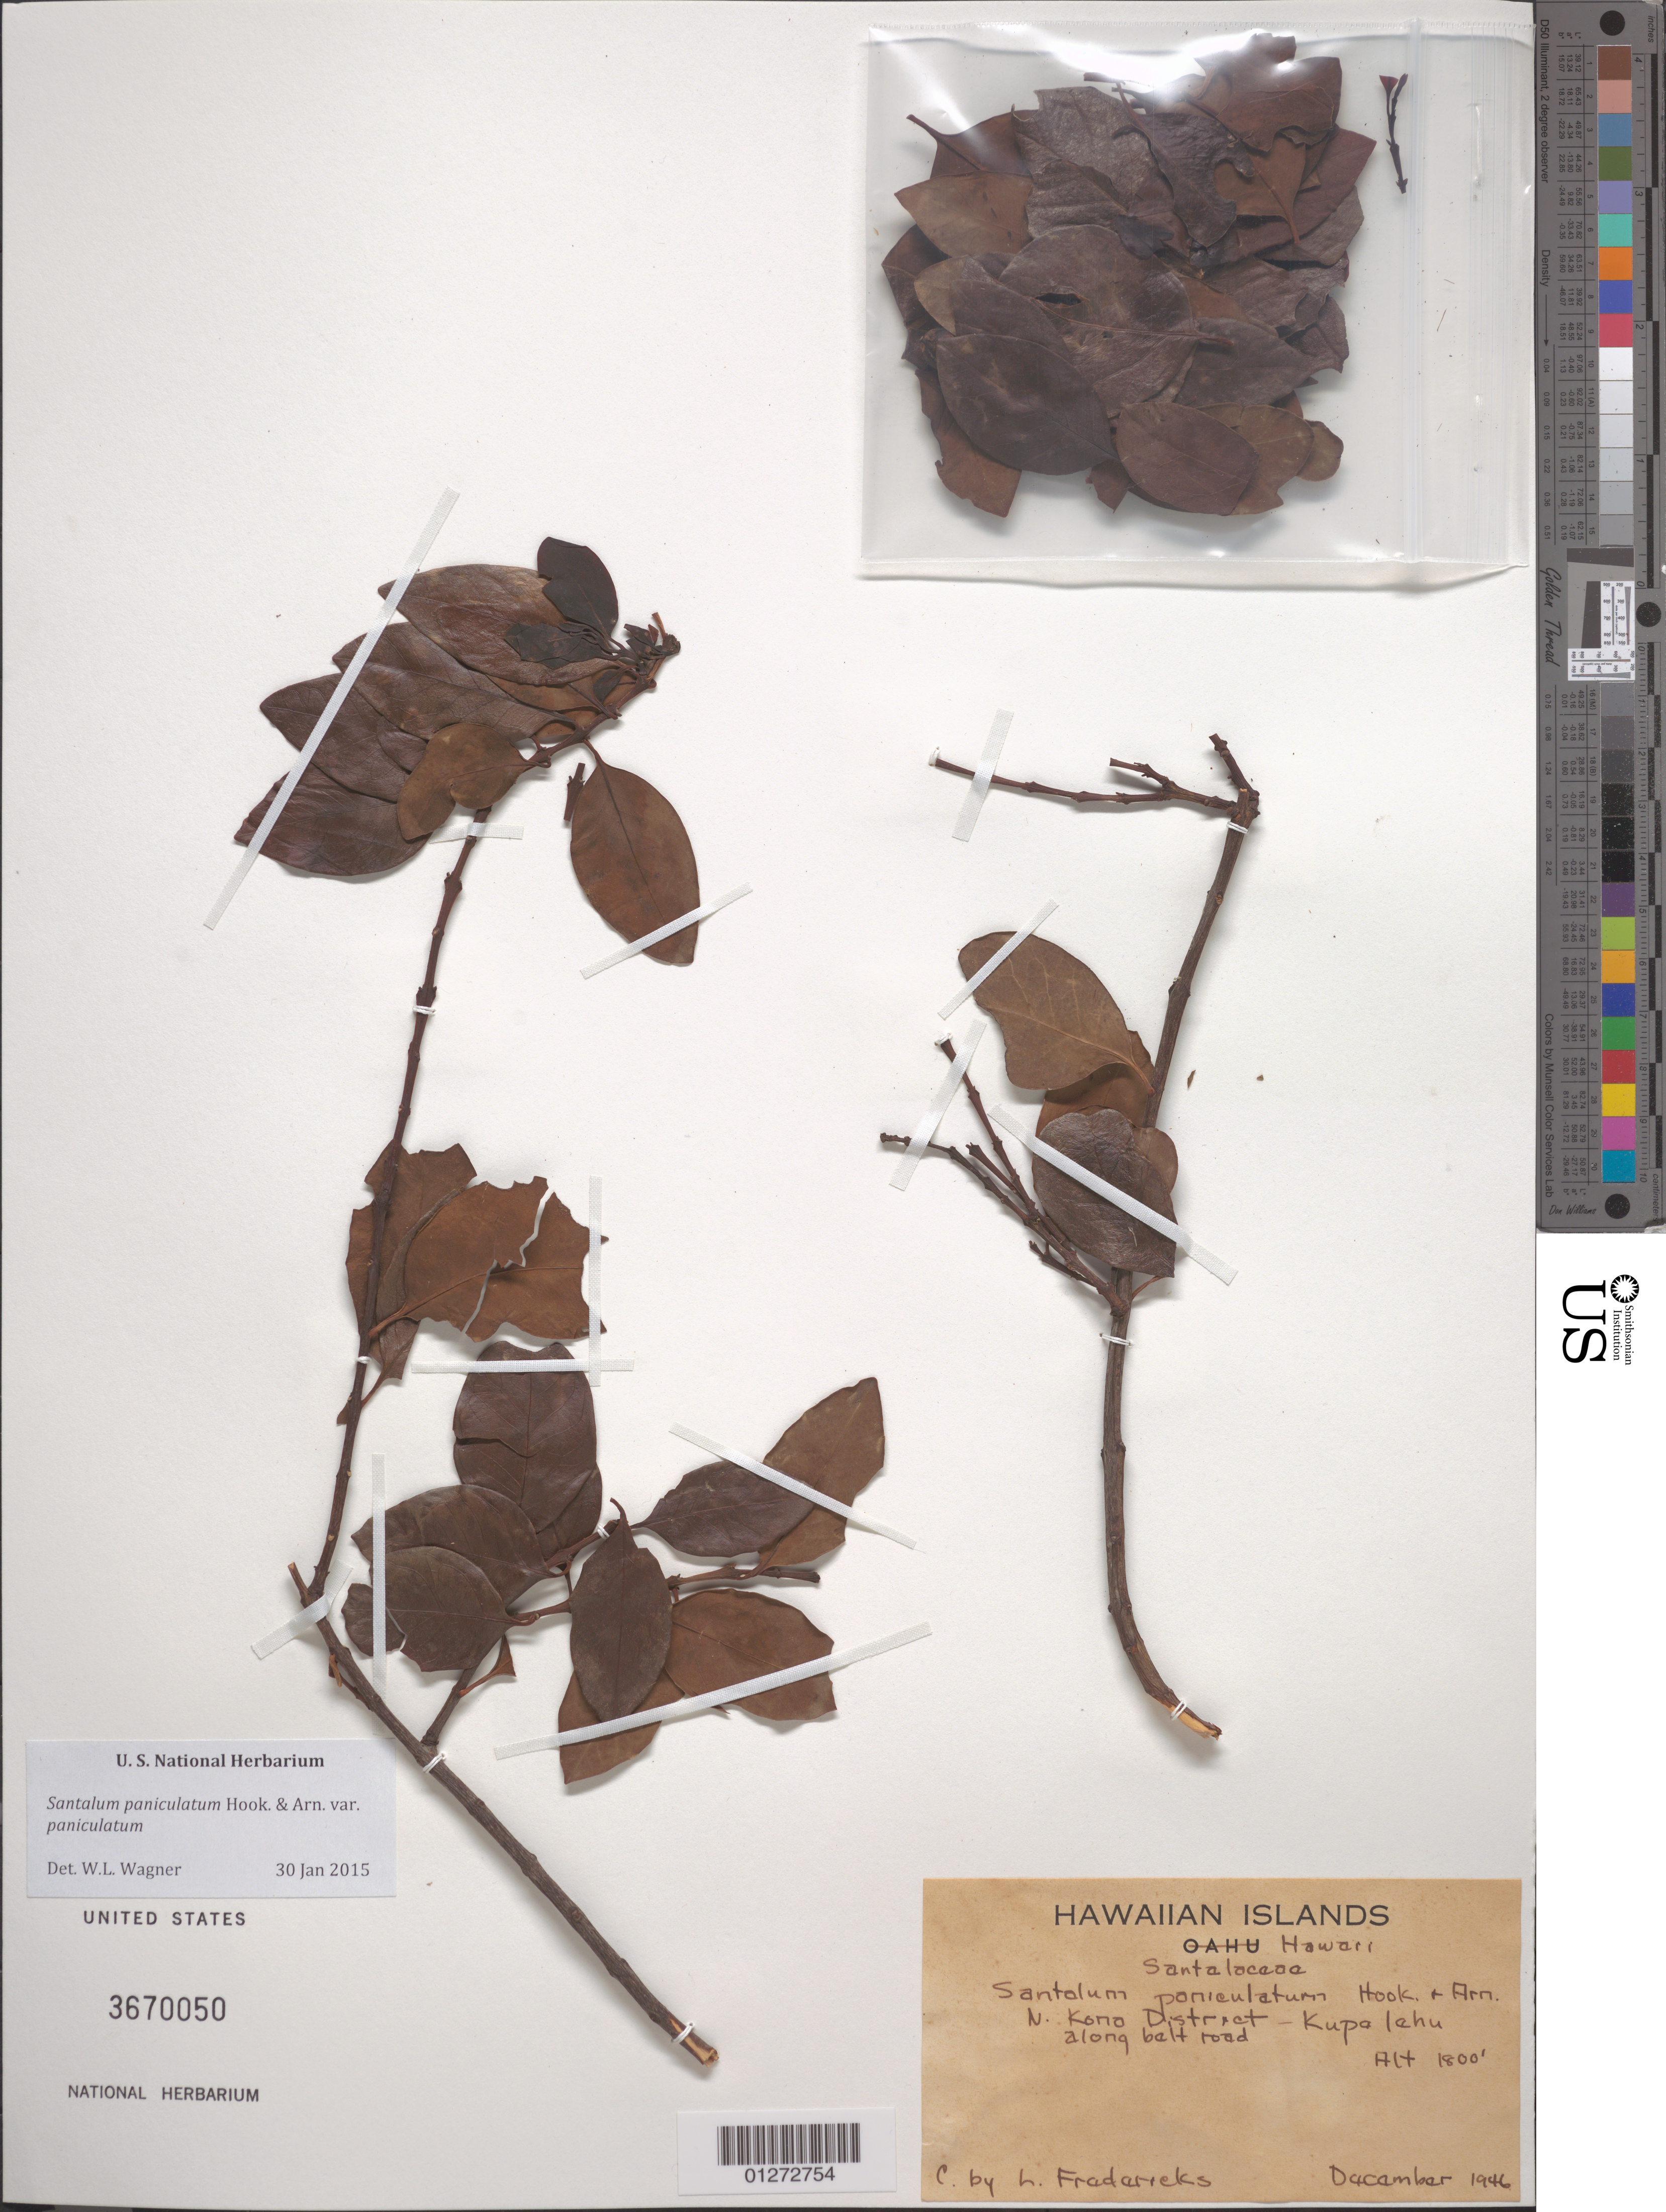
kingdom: Plantae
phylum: Tracheophyta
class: Magnoliopsida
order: Santalales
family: Santalaceae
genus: Santalum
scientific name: Santalum paniculatum var. paniculatum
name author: Hook. & Arn.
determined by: Wagner, W. L., (BOT), Smithsonian Institution - National Museum of Natural History (UNITED STATES)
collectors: L. Fredericks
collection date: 1946-12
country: United States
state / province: Hawaii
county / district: Hawaii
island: Hawaii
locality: Kupelehu, along belt road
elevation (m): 549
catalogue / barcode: US 3670050